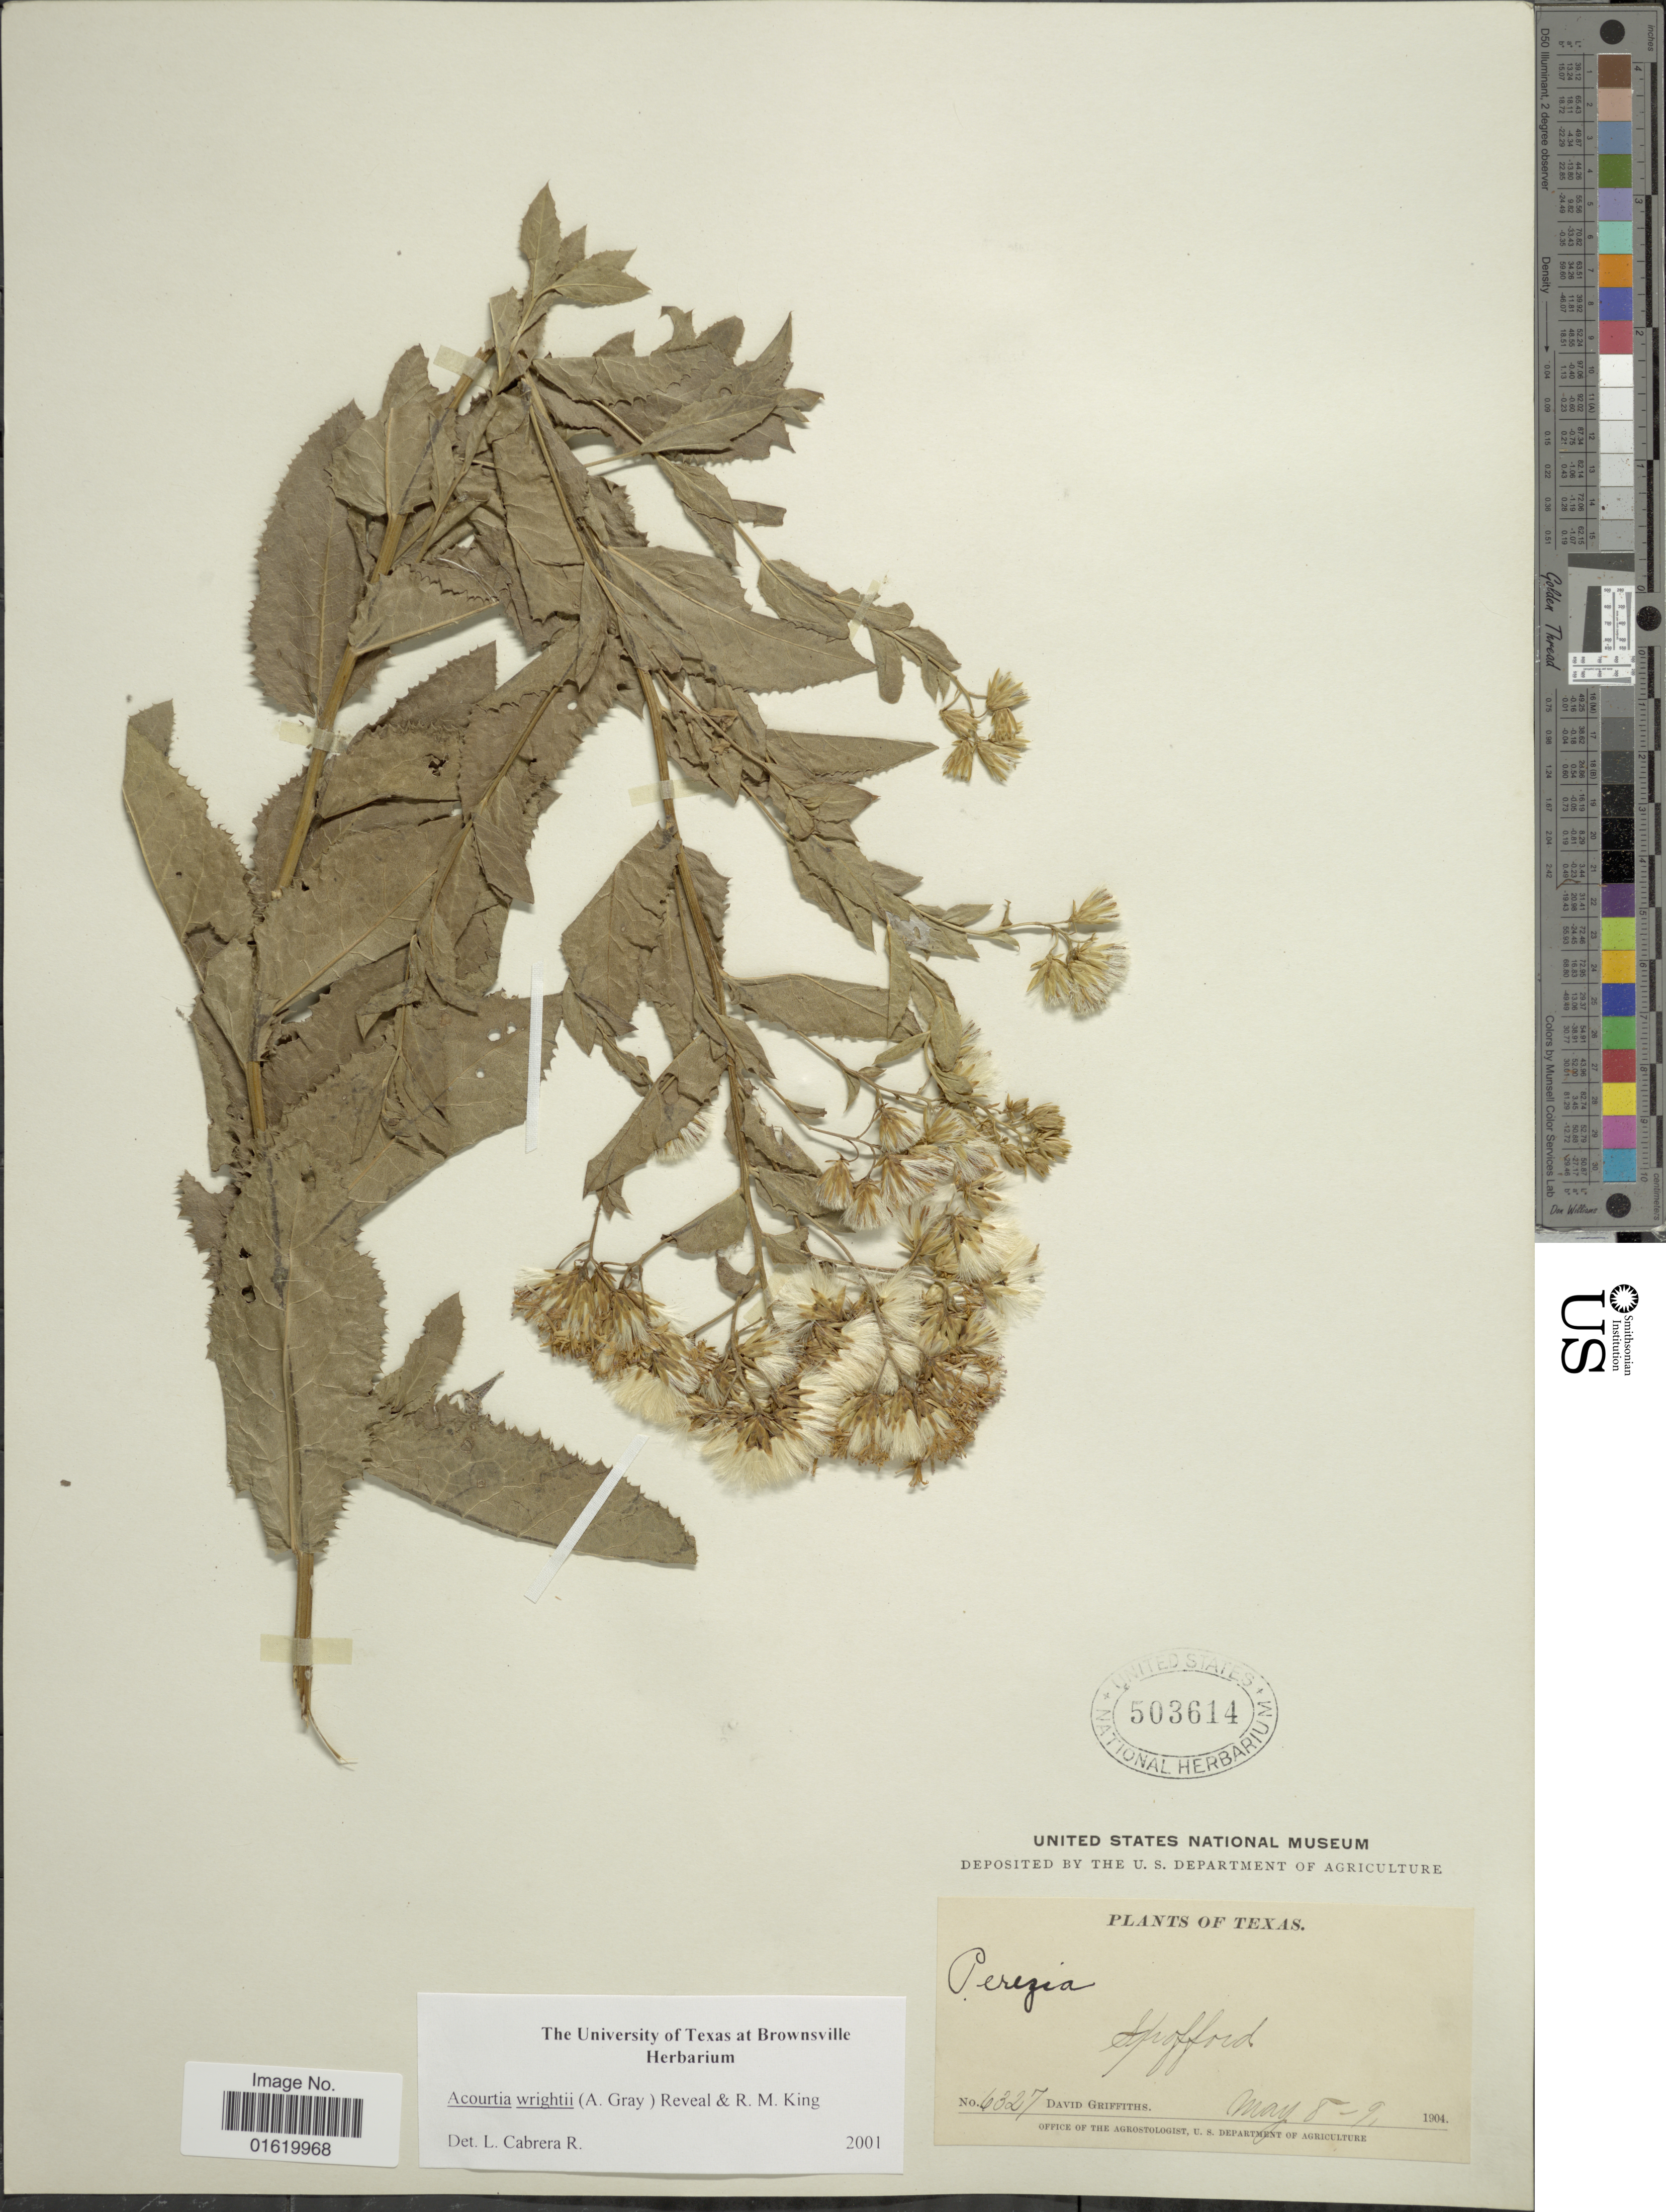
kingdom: Plantae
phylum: Tracheophyta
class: Magnoliopsida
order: Asterales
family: Asteraceae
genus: Acourtia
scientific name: Acourtia wrightii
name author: (A. Gray) Reveal & R.M. King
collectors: D. Griffiths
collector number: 6327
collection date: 1904-05-08/1904-05-09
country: United States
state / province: Texas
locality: Spofford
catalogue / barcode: US 503614